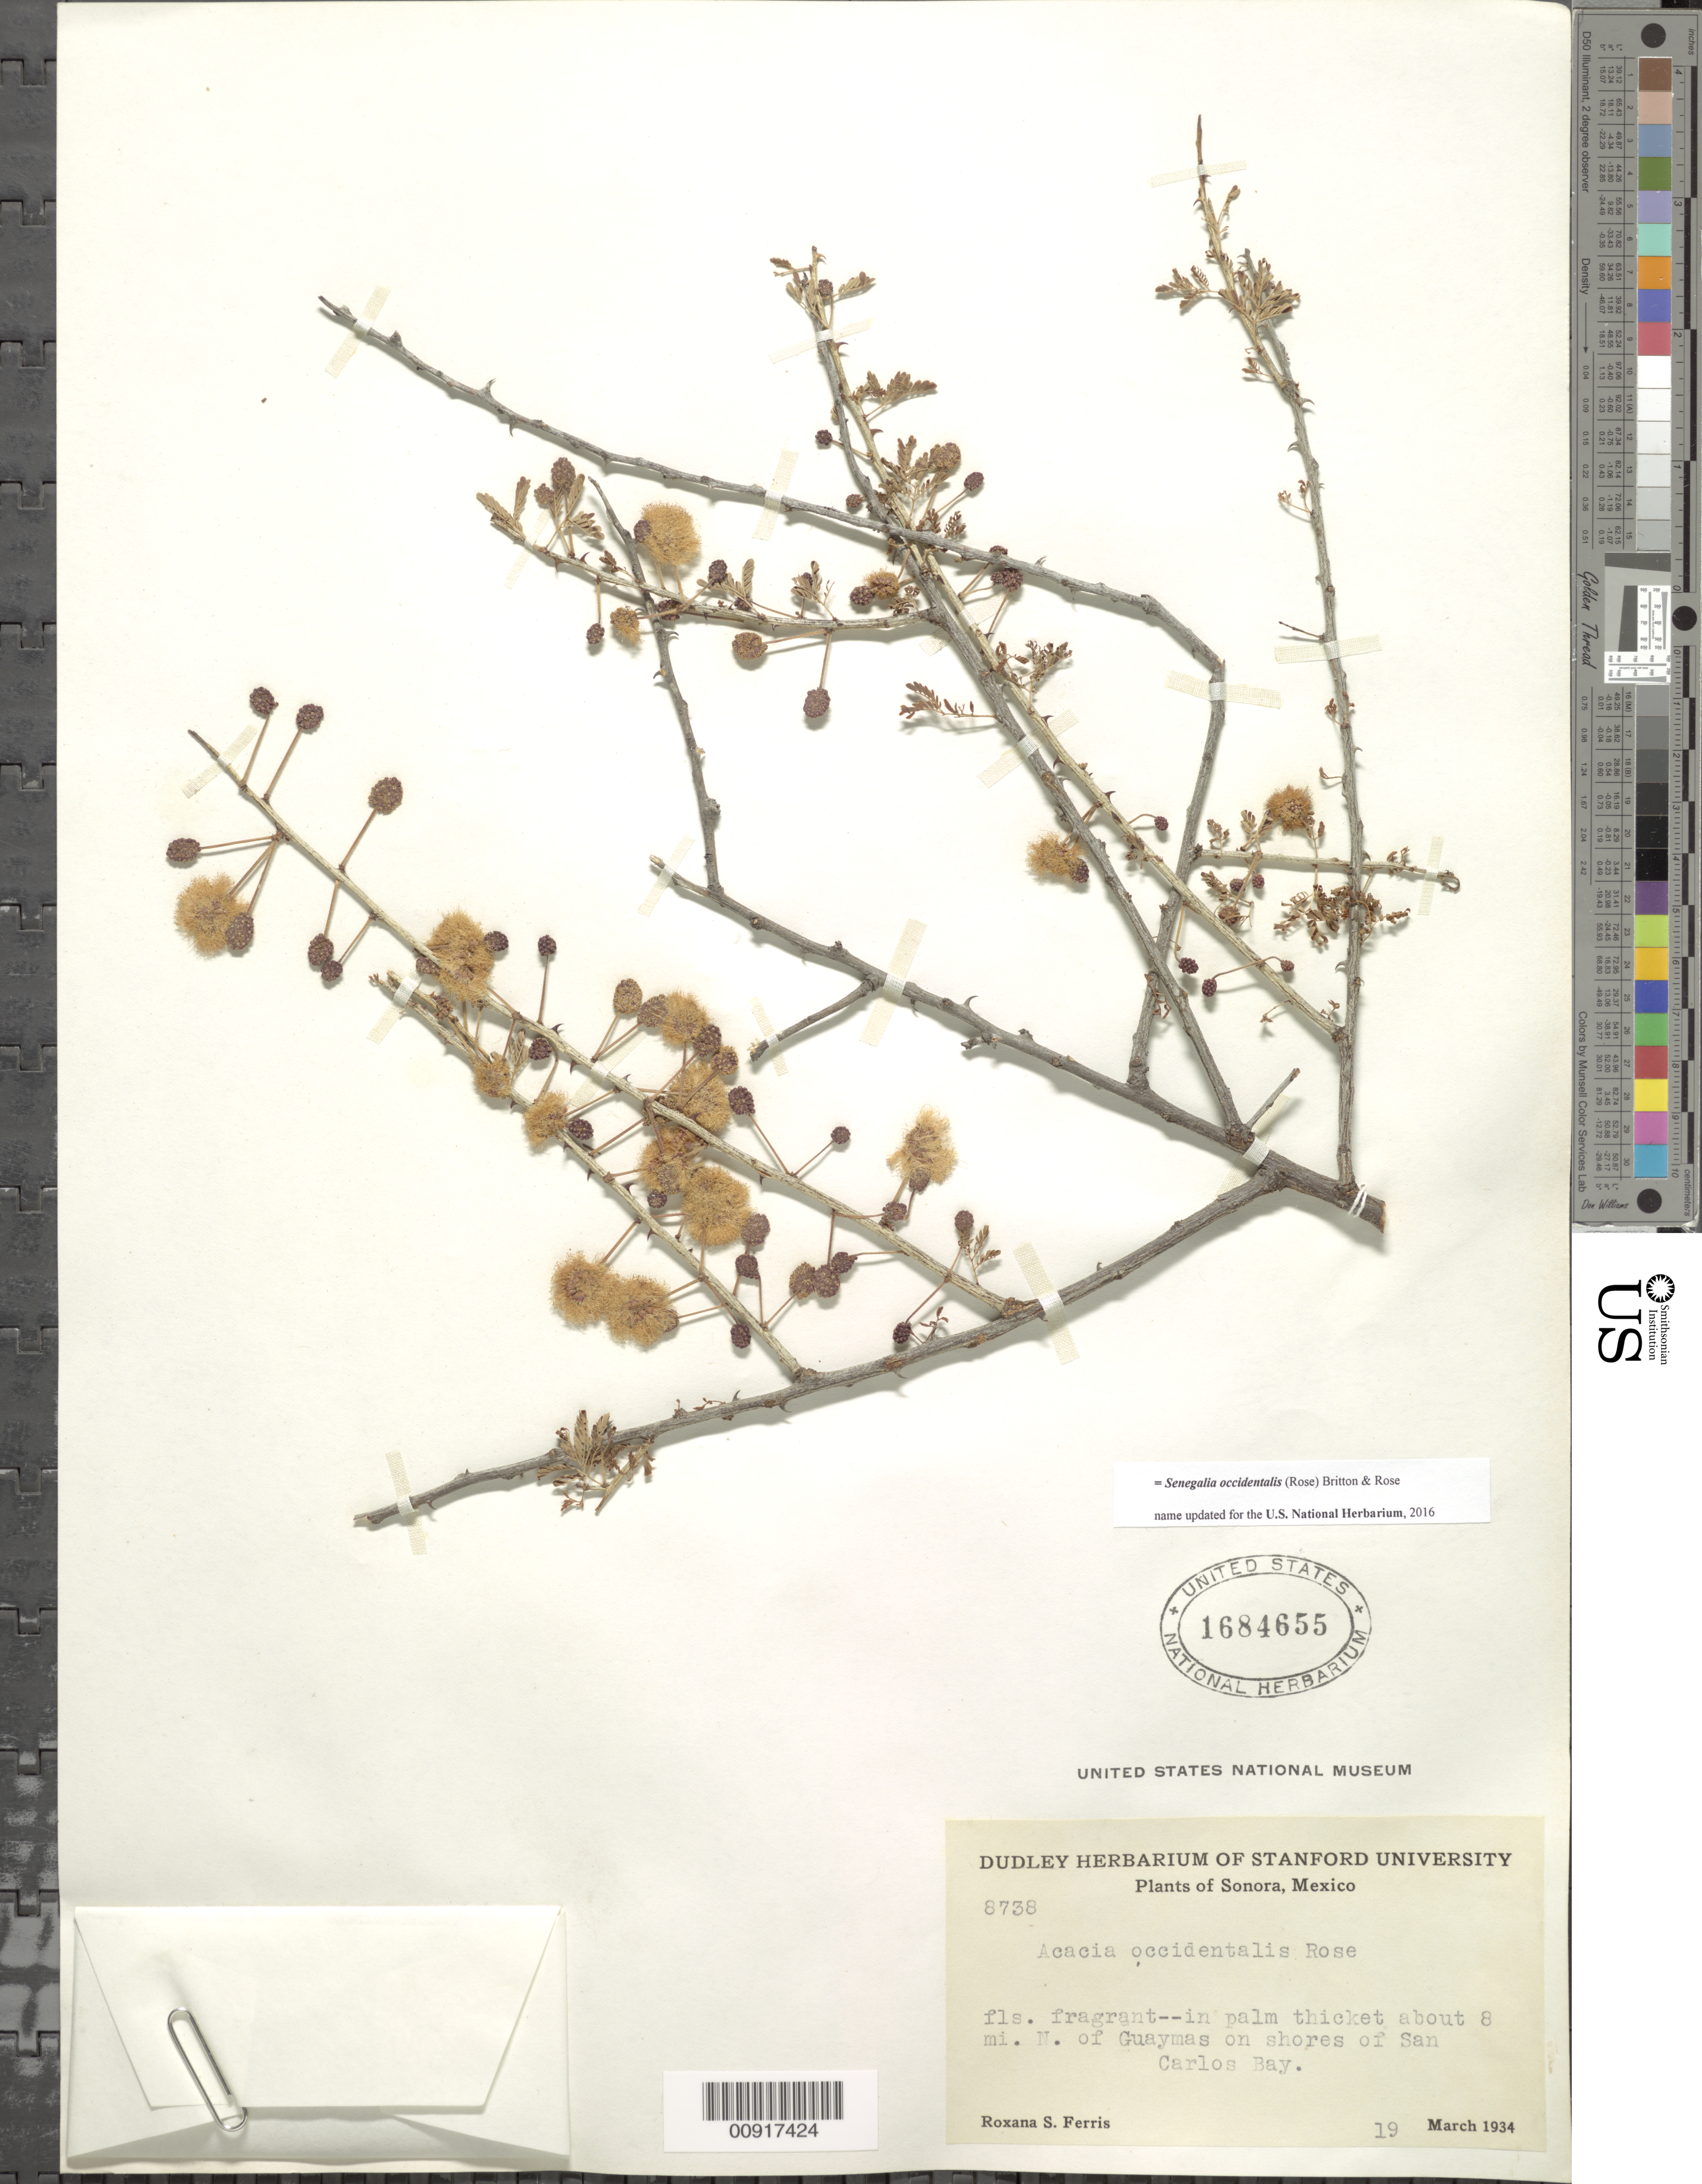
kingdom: Plantae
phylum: Tracheophyta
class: Magnoliopsida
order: Fabales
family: Fabaceae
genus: Senegalia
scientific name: Senegalia occidentalis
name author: (Rose) Britton & Rose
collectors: R. S. Ferris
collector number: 8738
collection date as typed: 19 Mar 1934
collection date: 1934-03-19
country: Mexico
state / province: Sonora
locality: About 8 mi. N of Guaymas on shores of San Carlos Bay.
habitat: In palm thicket.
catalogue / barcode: US 1684655